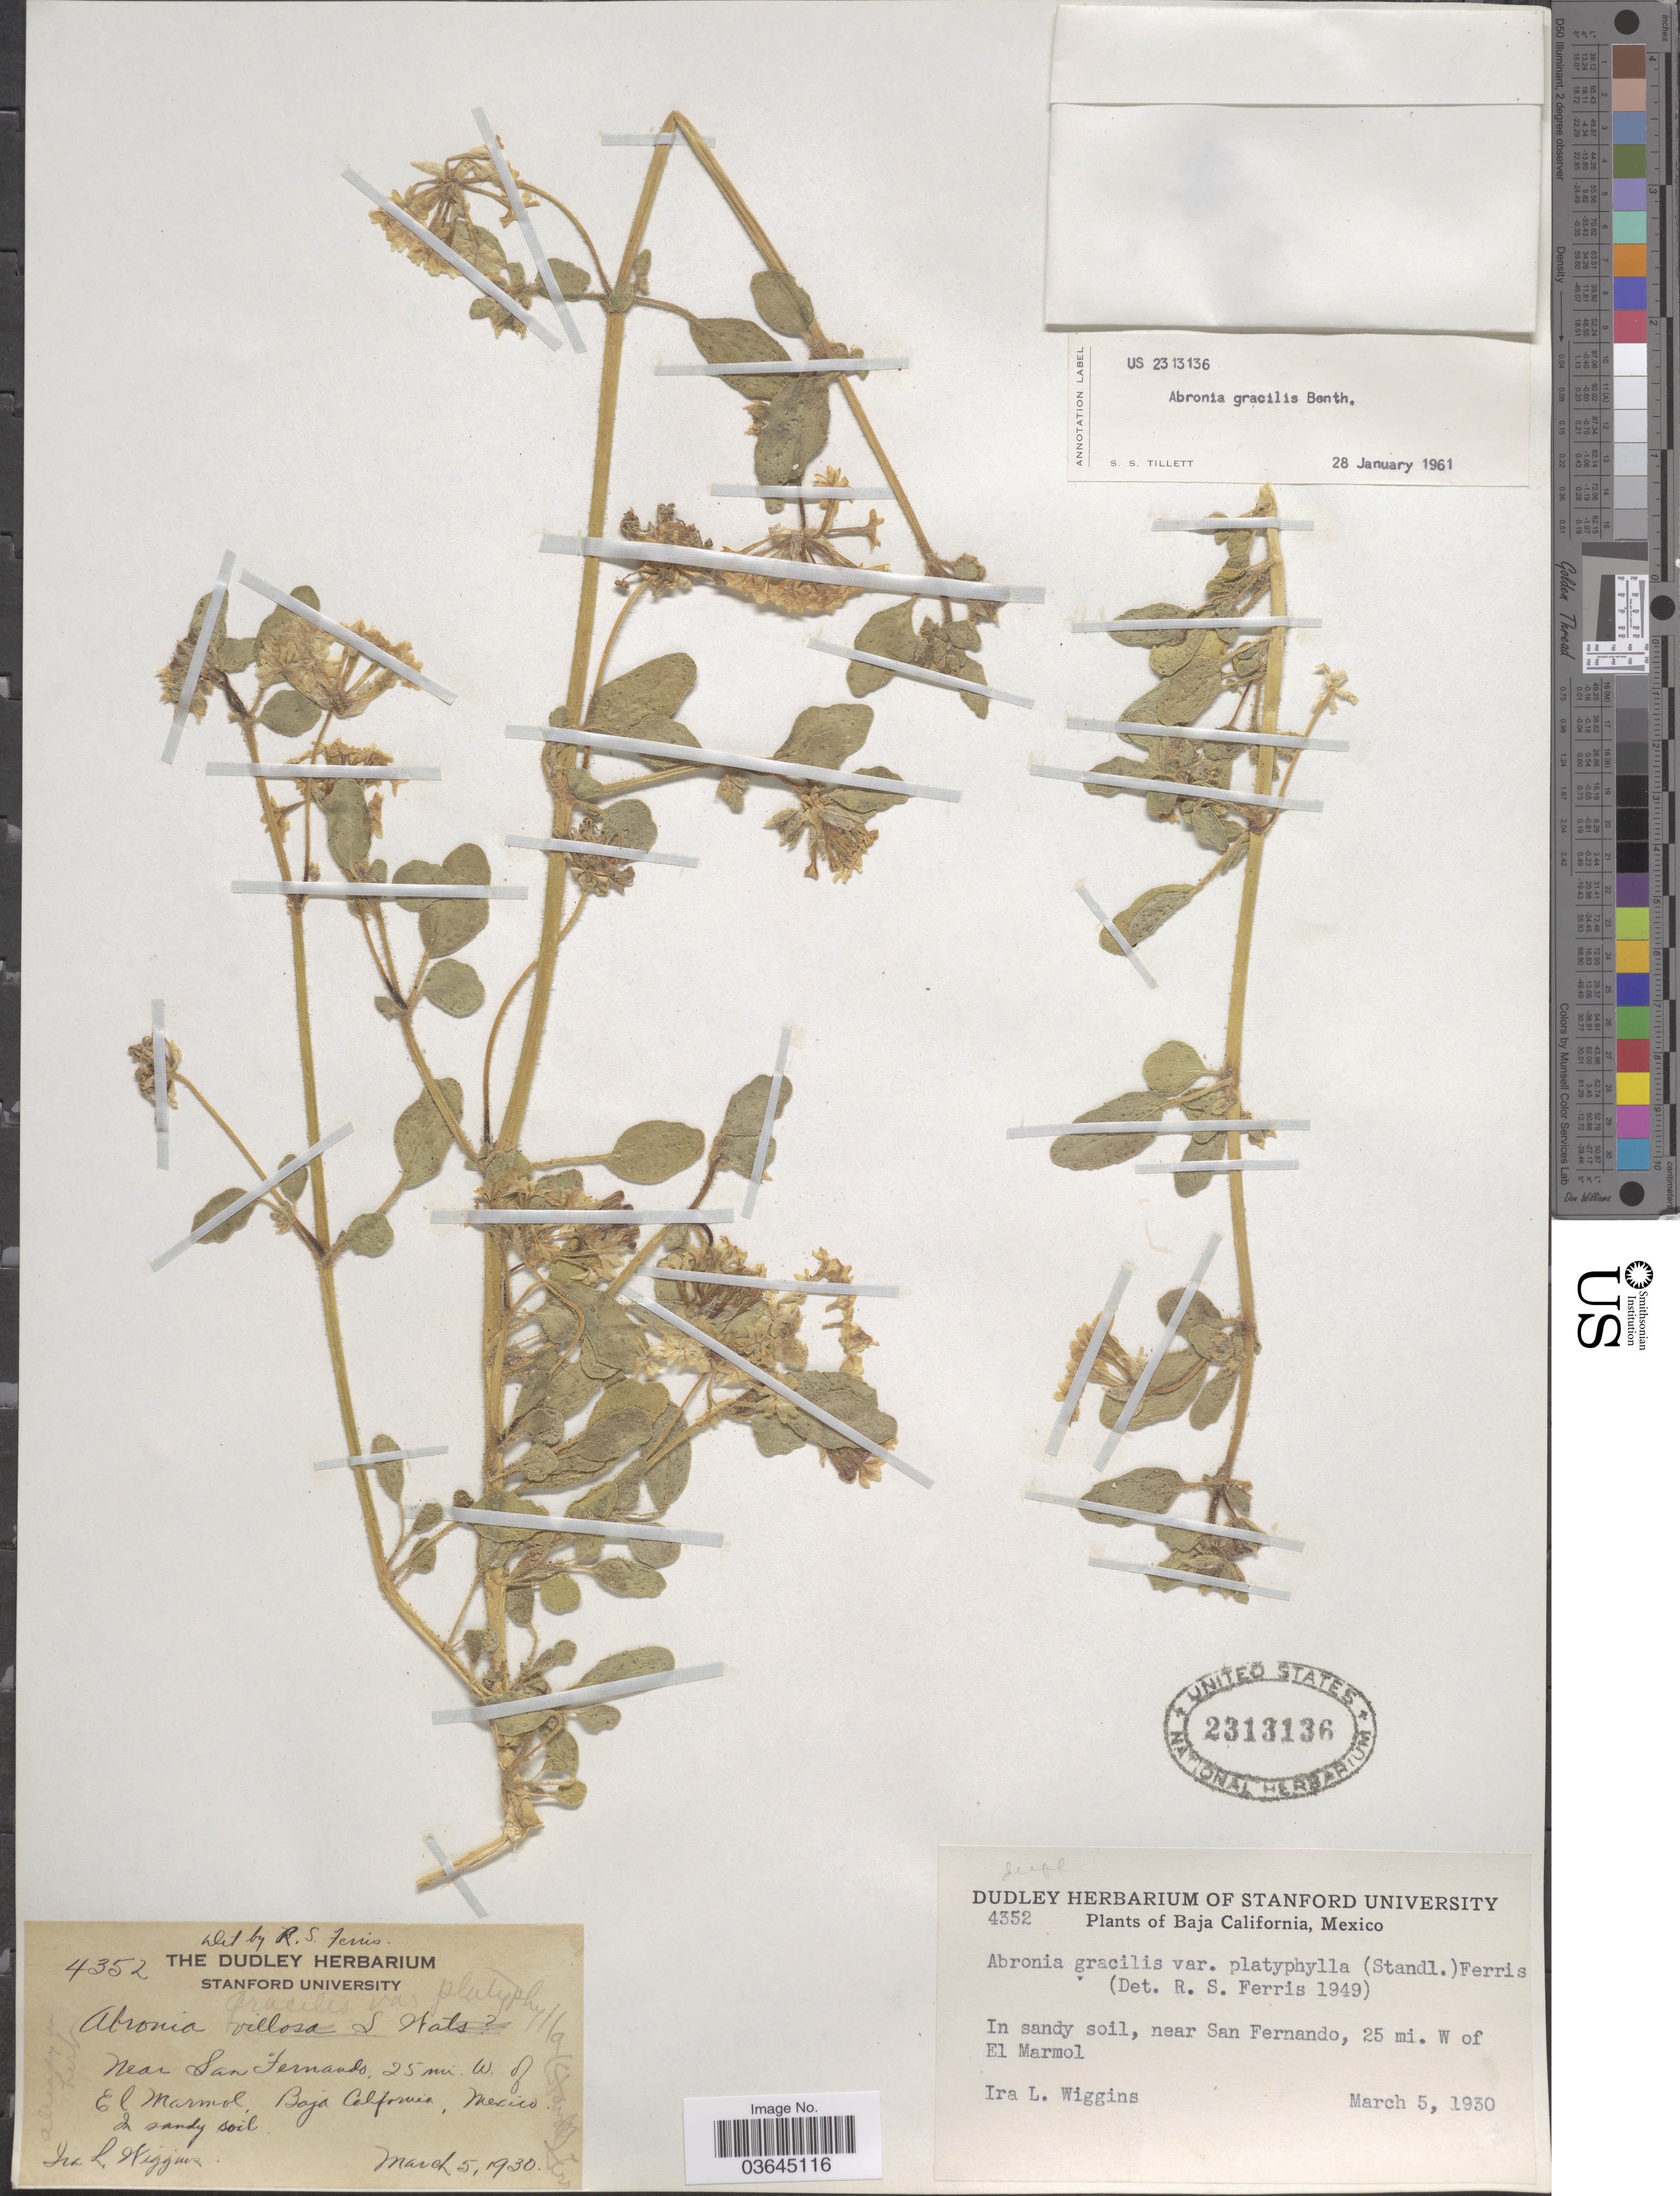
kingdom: Plantae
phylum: Tracheophyta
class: Magnoliopsida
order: Caryophyllales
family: Nyctaginaceae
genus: Abronia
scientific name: Abronia gracilis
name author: Benth.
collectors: I. L. Wiggins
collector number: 4352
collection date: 1930-03-05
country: Mexico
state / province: Baja California Norte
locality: Near San Fernando, 25 mi. W of El Marmol.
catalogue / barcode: US 2313136